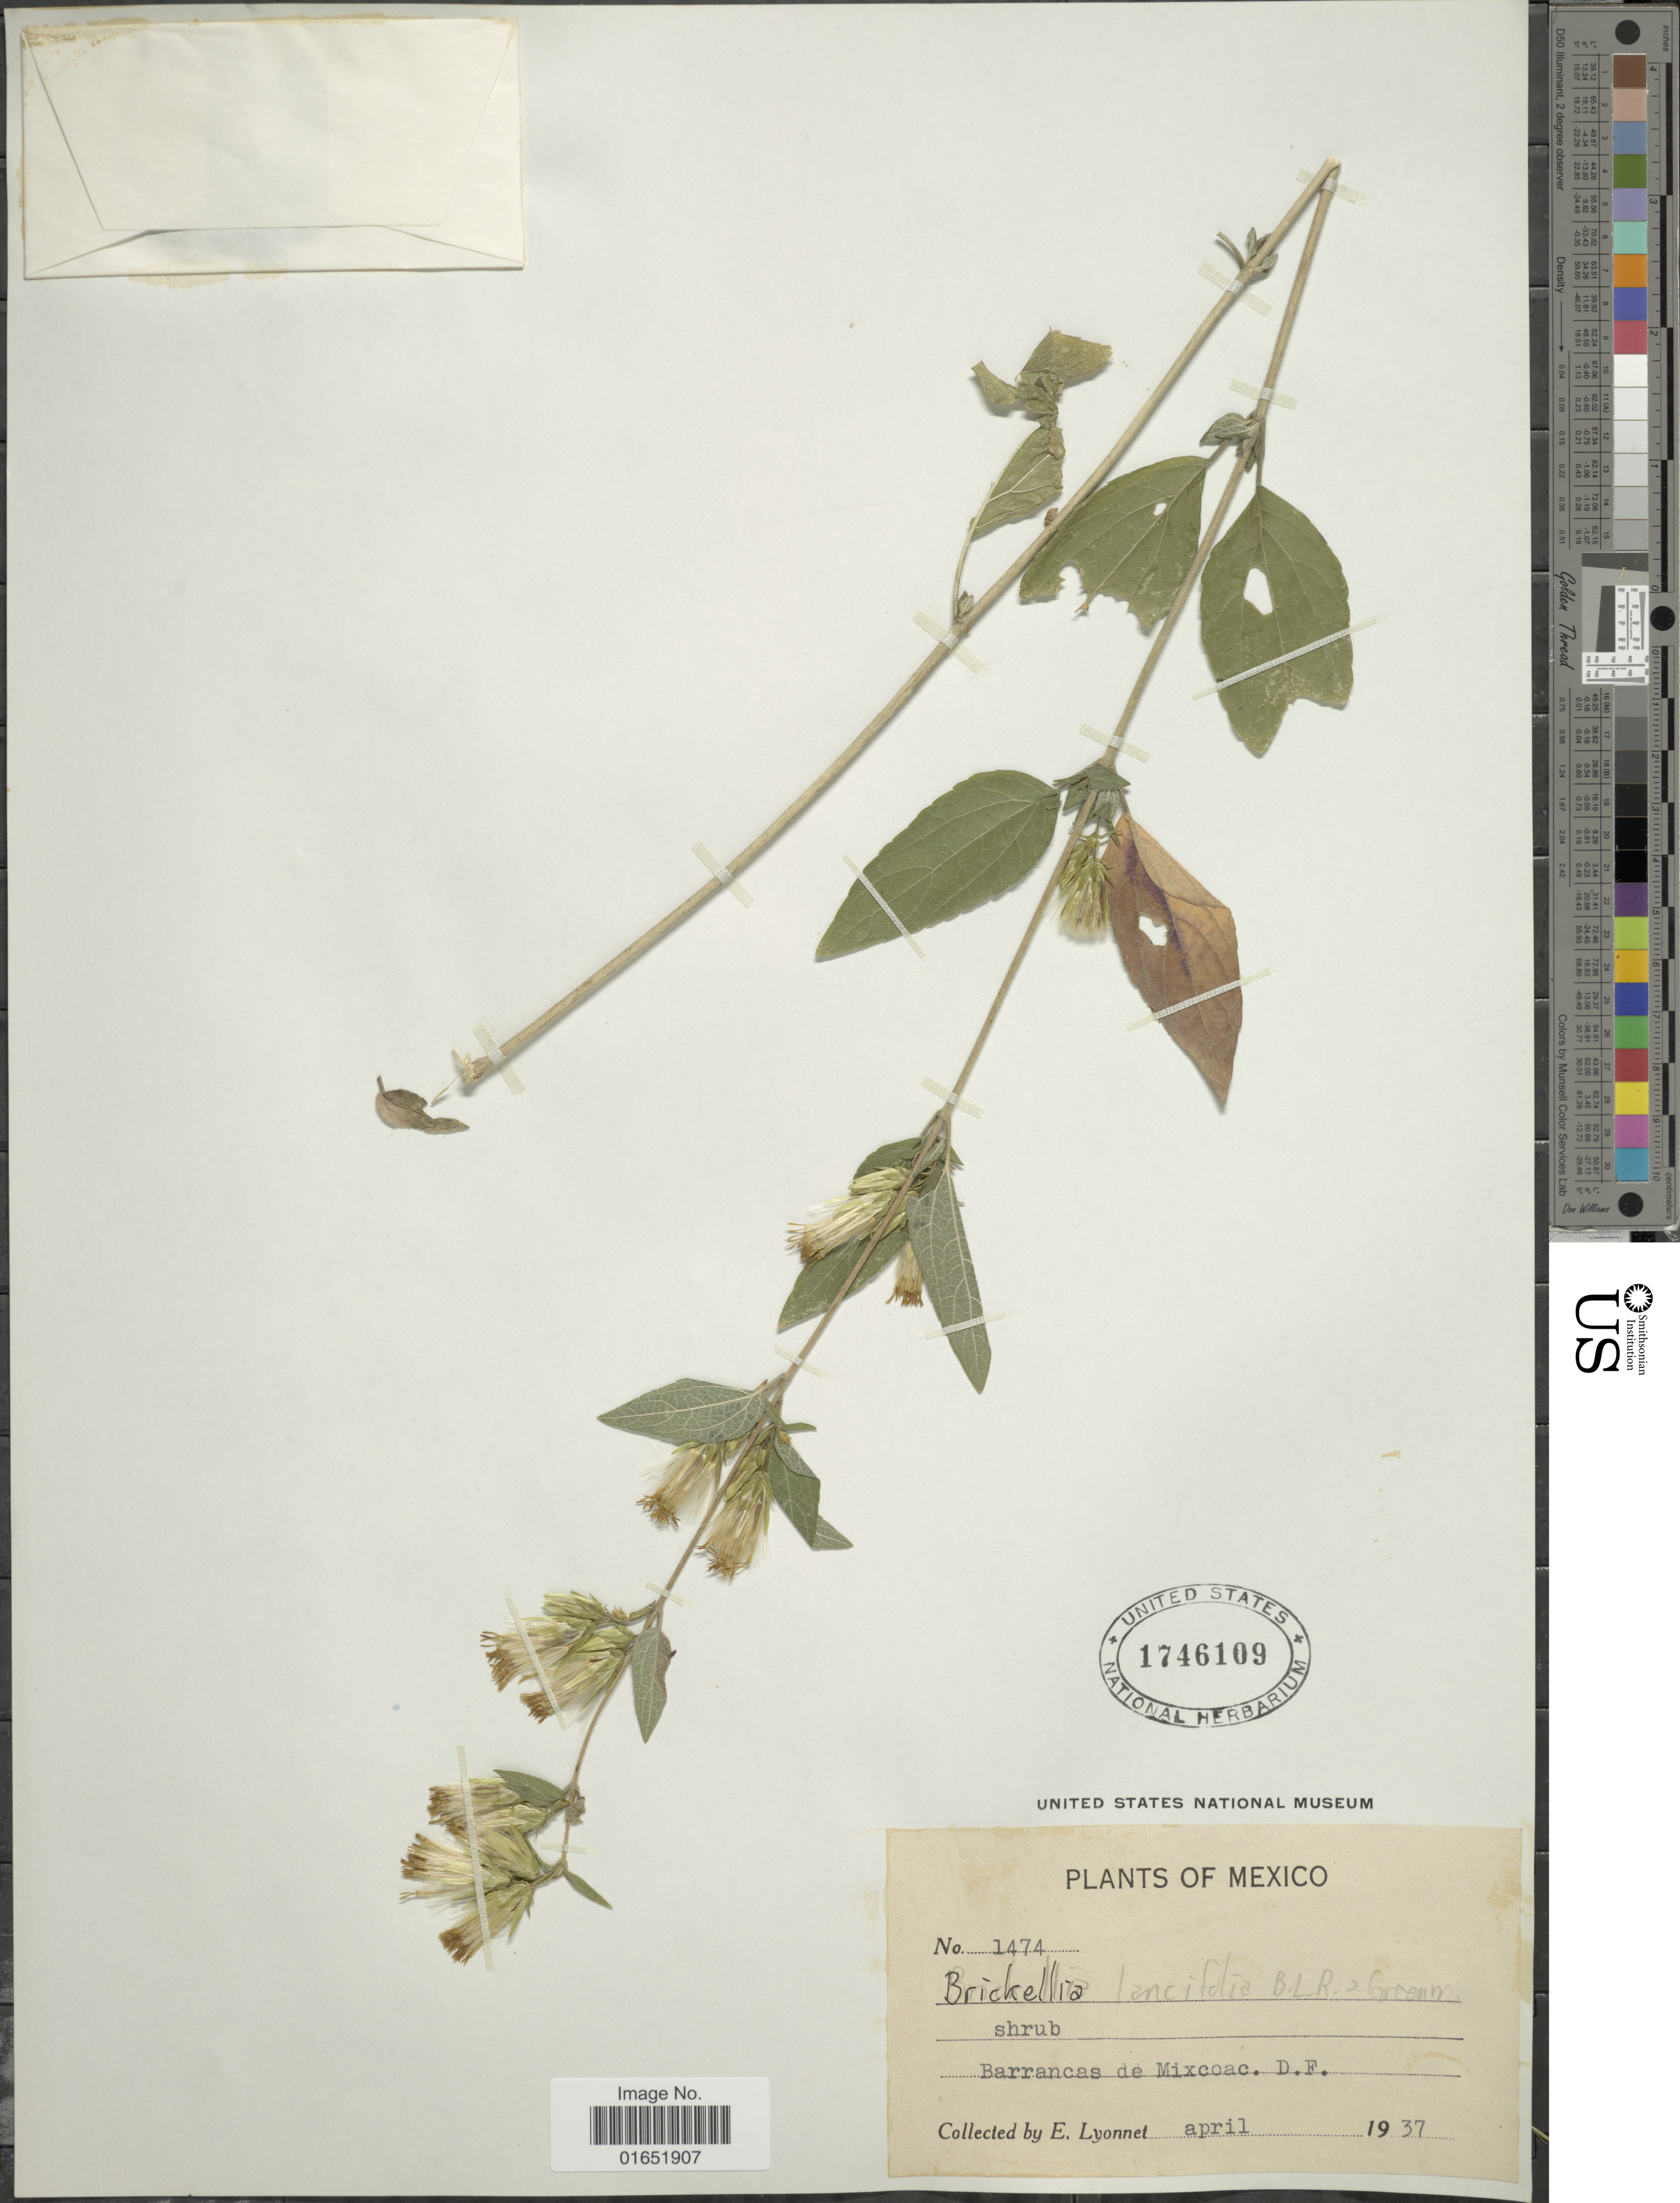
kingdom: Plantae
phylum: Tracheophyta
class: Magnoliopsida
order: Asterales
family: Asteraceae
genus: Brickellia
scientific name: Brickellia lancifolia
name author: B.L. Rob. & Greenm.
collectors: E. Lyonnet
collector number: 1474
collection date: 1937-04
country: Mexico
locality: Barrancas de Muxcoac. D.F.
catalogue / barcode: US 1746109